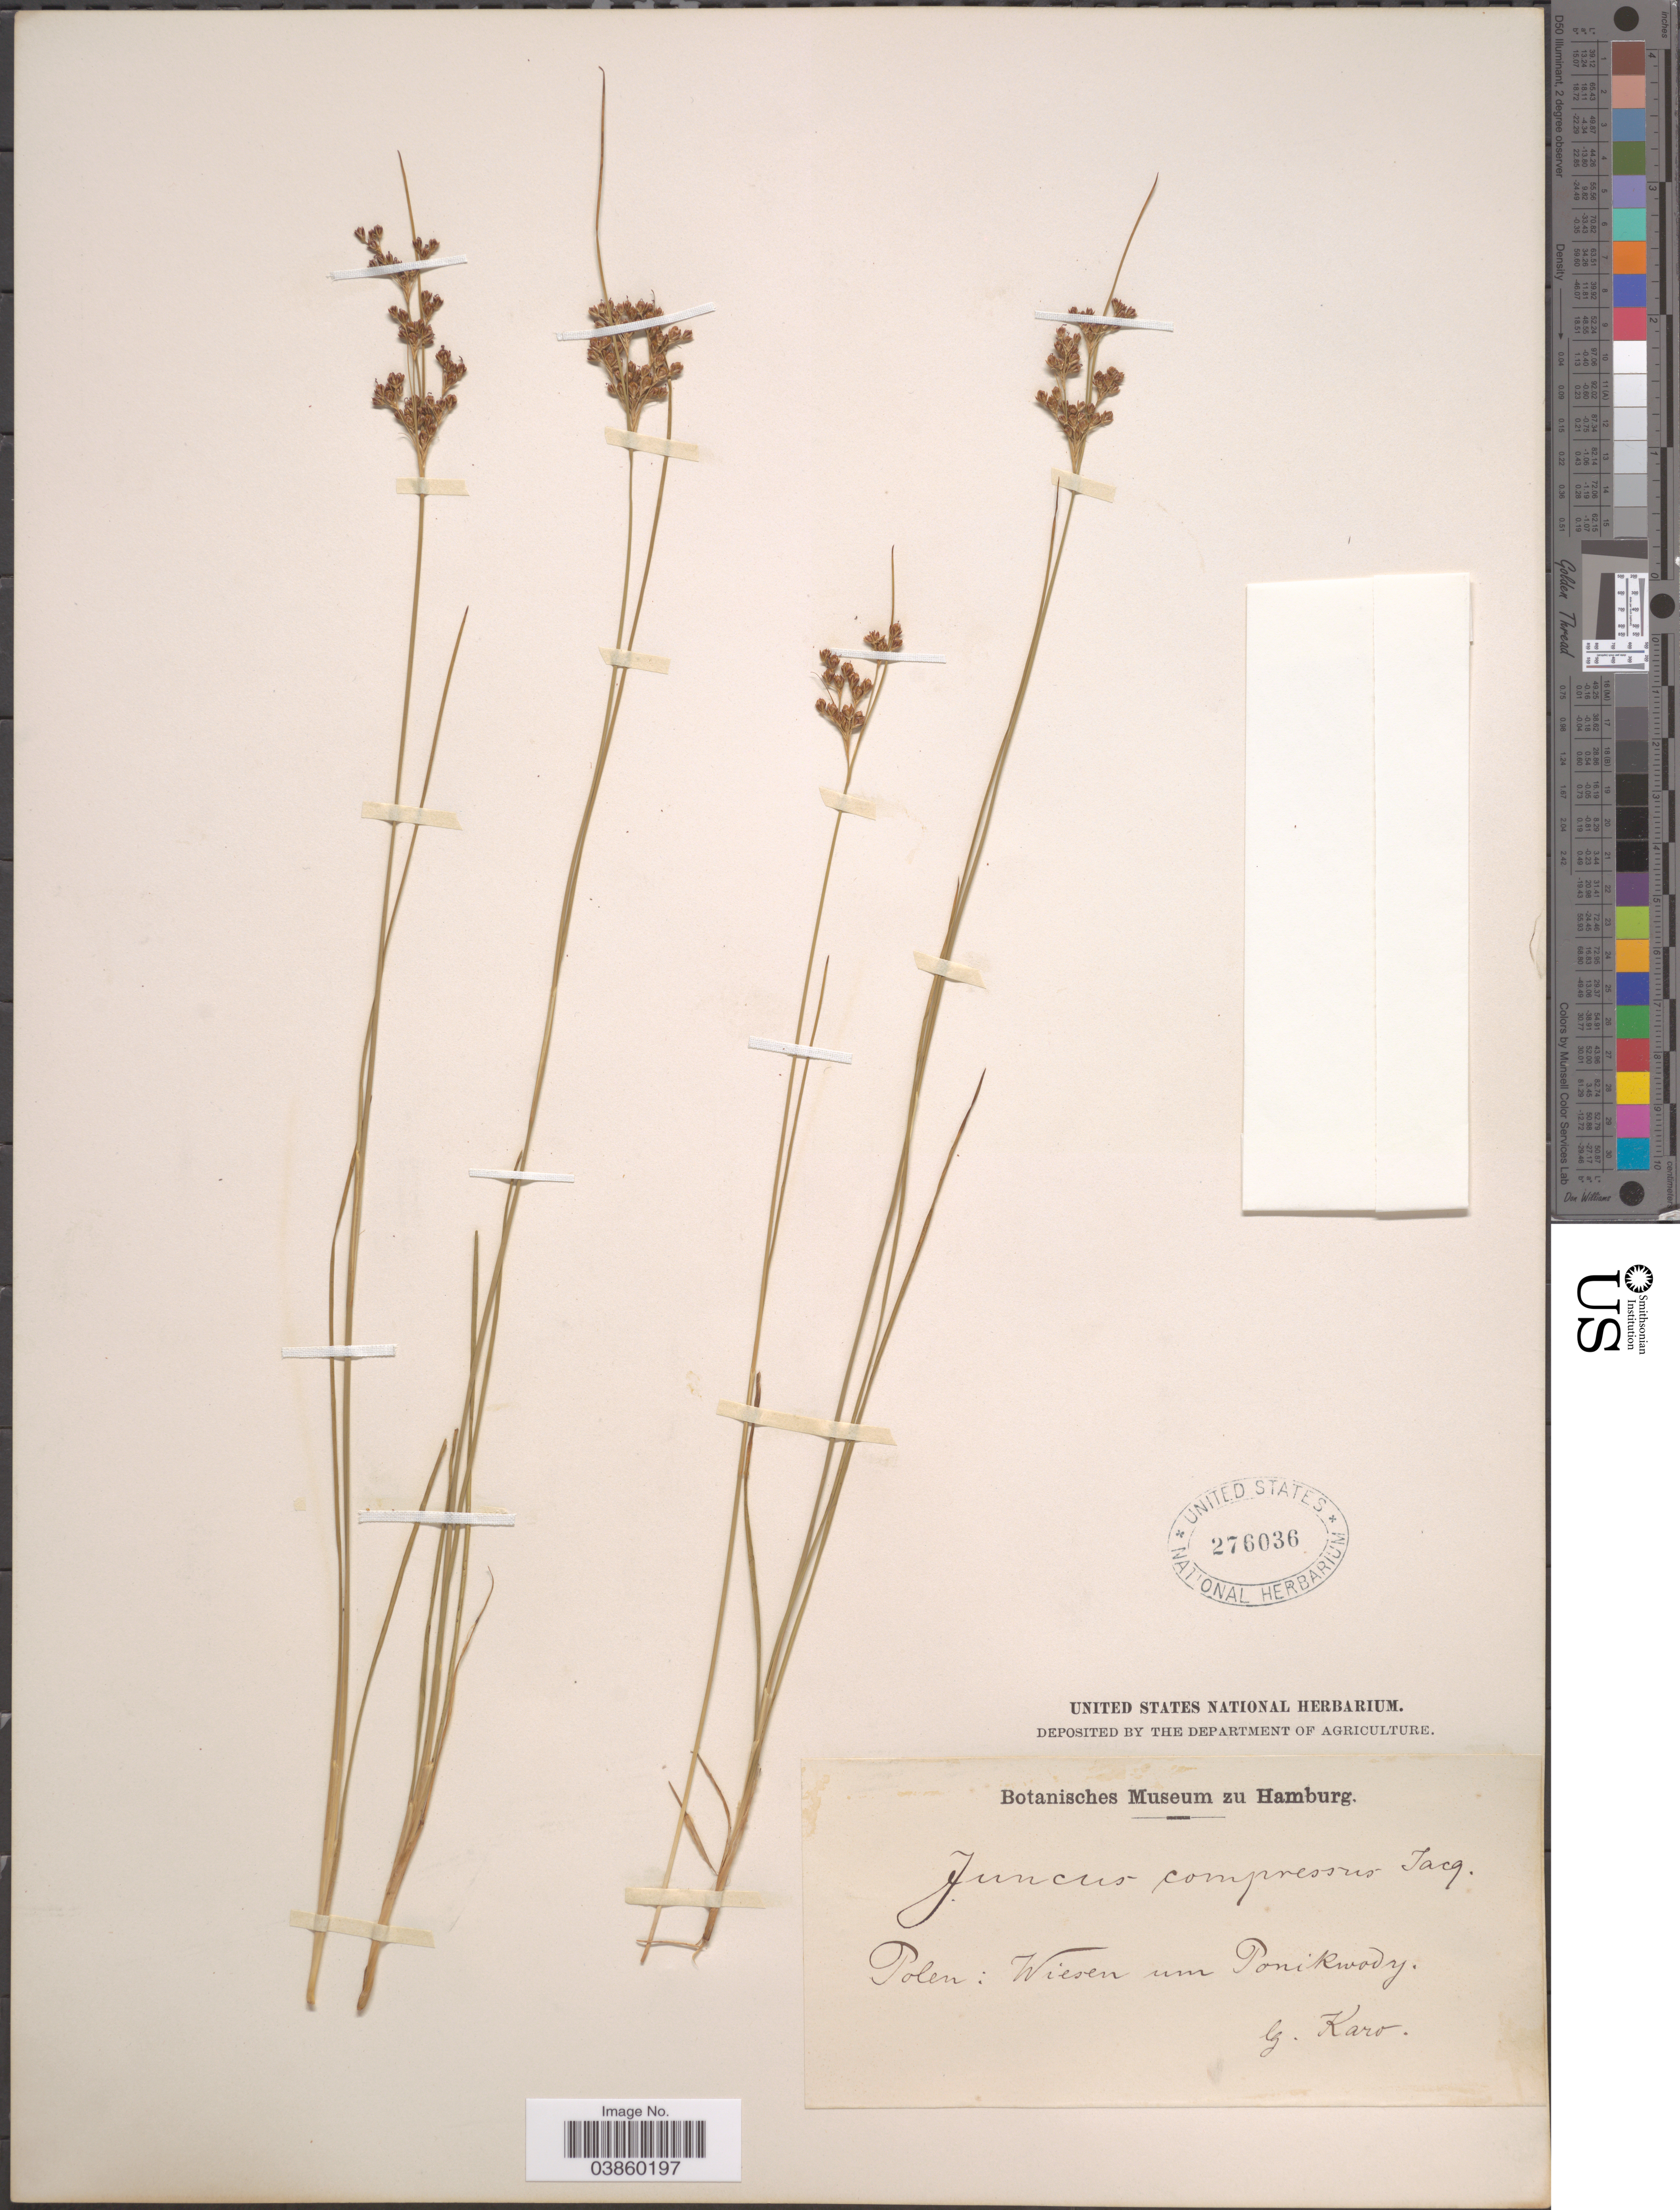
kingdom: Plantae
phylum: Tracheophyta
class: Liliopsida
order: Poales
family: Juncaceae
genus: Juncus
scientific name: Juncus compressus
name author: Jacq.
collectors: Karo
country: Poland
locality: Polen: Wiesen um Ponikwody.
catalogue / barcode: US 276036